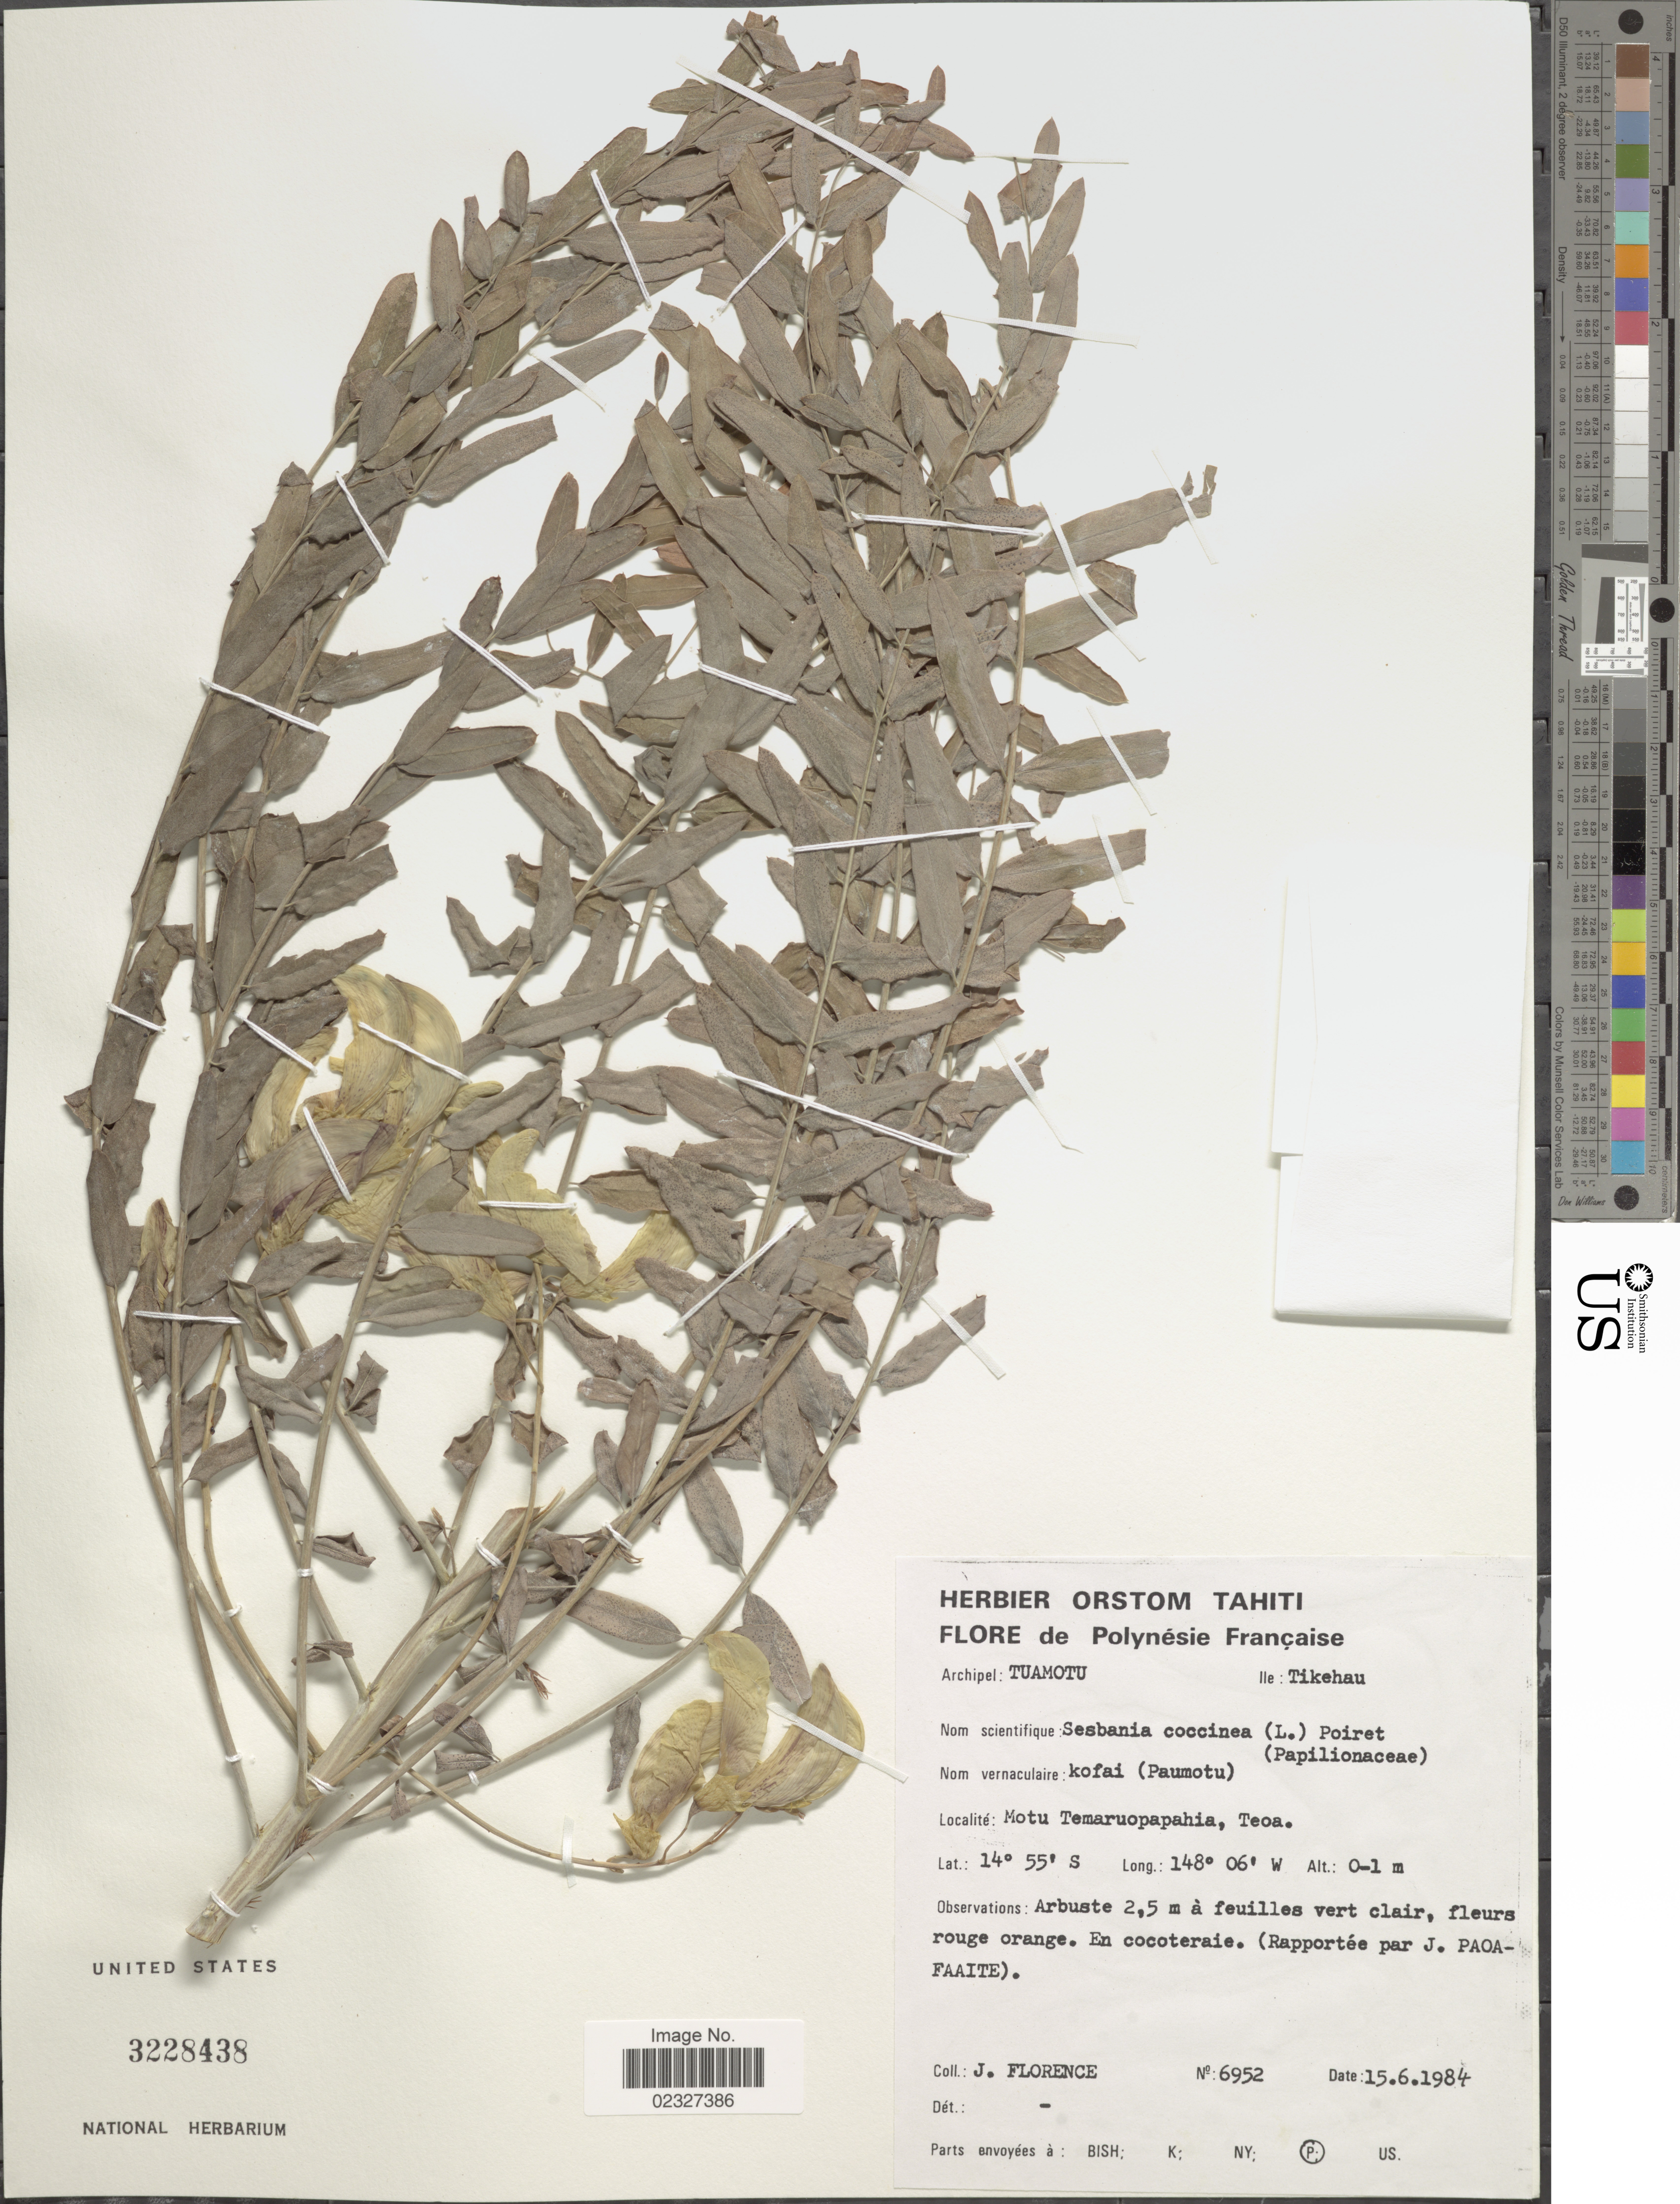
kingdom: Plantae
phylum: Tracheophyta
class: Magnoliopsida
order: Fabales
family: Fabaceae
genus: Sesbania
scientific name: Sesbania coccinea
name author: (L. f.) Poir.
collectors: J. Florence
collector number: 6952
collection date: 1984-06-15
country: French Polynesia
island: Tikehau Atoll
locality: Tuamotu, Ille Tikehau, Motu Temaruopapahia, Teoa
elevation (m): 0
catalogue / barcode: US 3228438